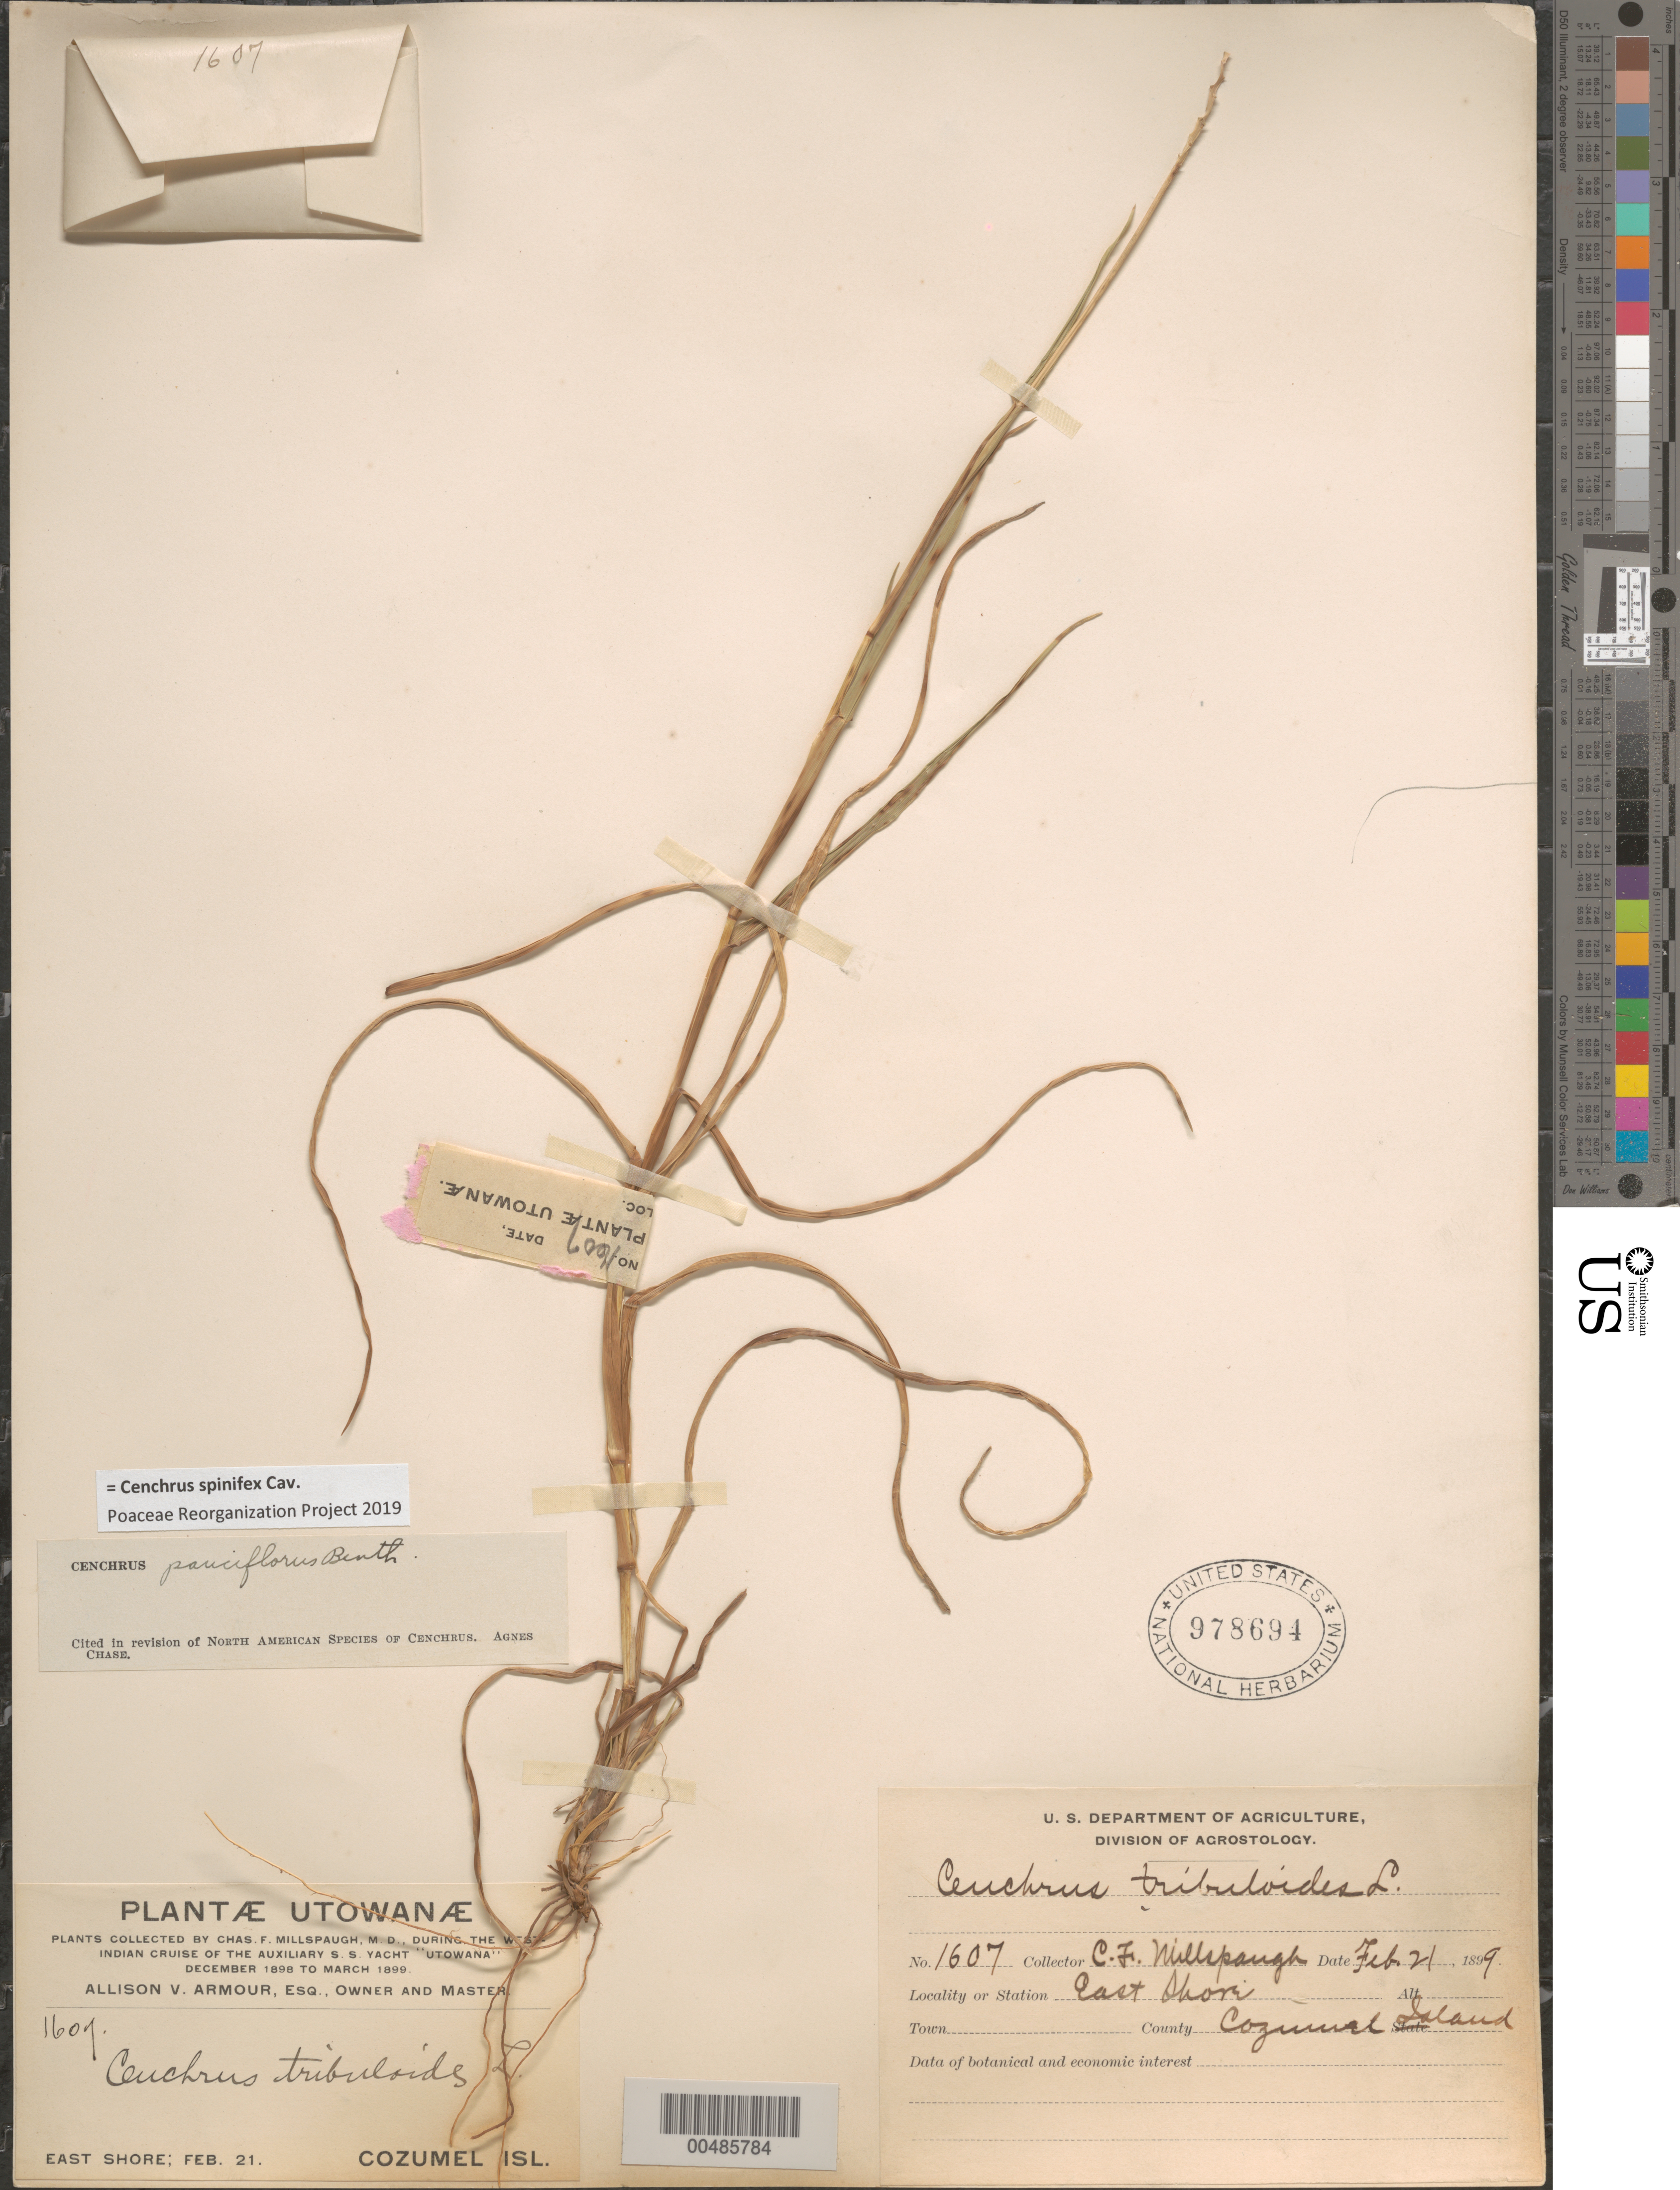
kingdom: Plantae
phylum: Tracheophyta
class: Liliopsida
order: Poales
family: Poaceae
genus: Cenchrus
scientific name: Cenchrus spinifex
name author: Cav.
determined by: Poaceae Reorganization Project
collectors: C. F. Millspaugh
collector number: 1607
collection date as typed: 21 Feb 1899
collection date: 1899-02-21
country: Mexico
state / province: Quintana Roo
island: Cozumel Island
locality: Eastern shore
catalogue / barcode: US 978694